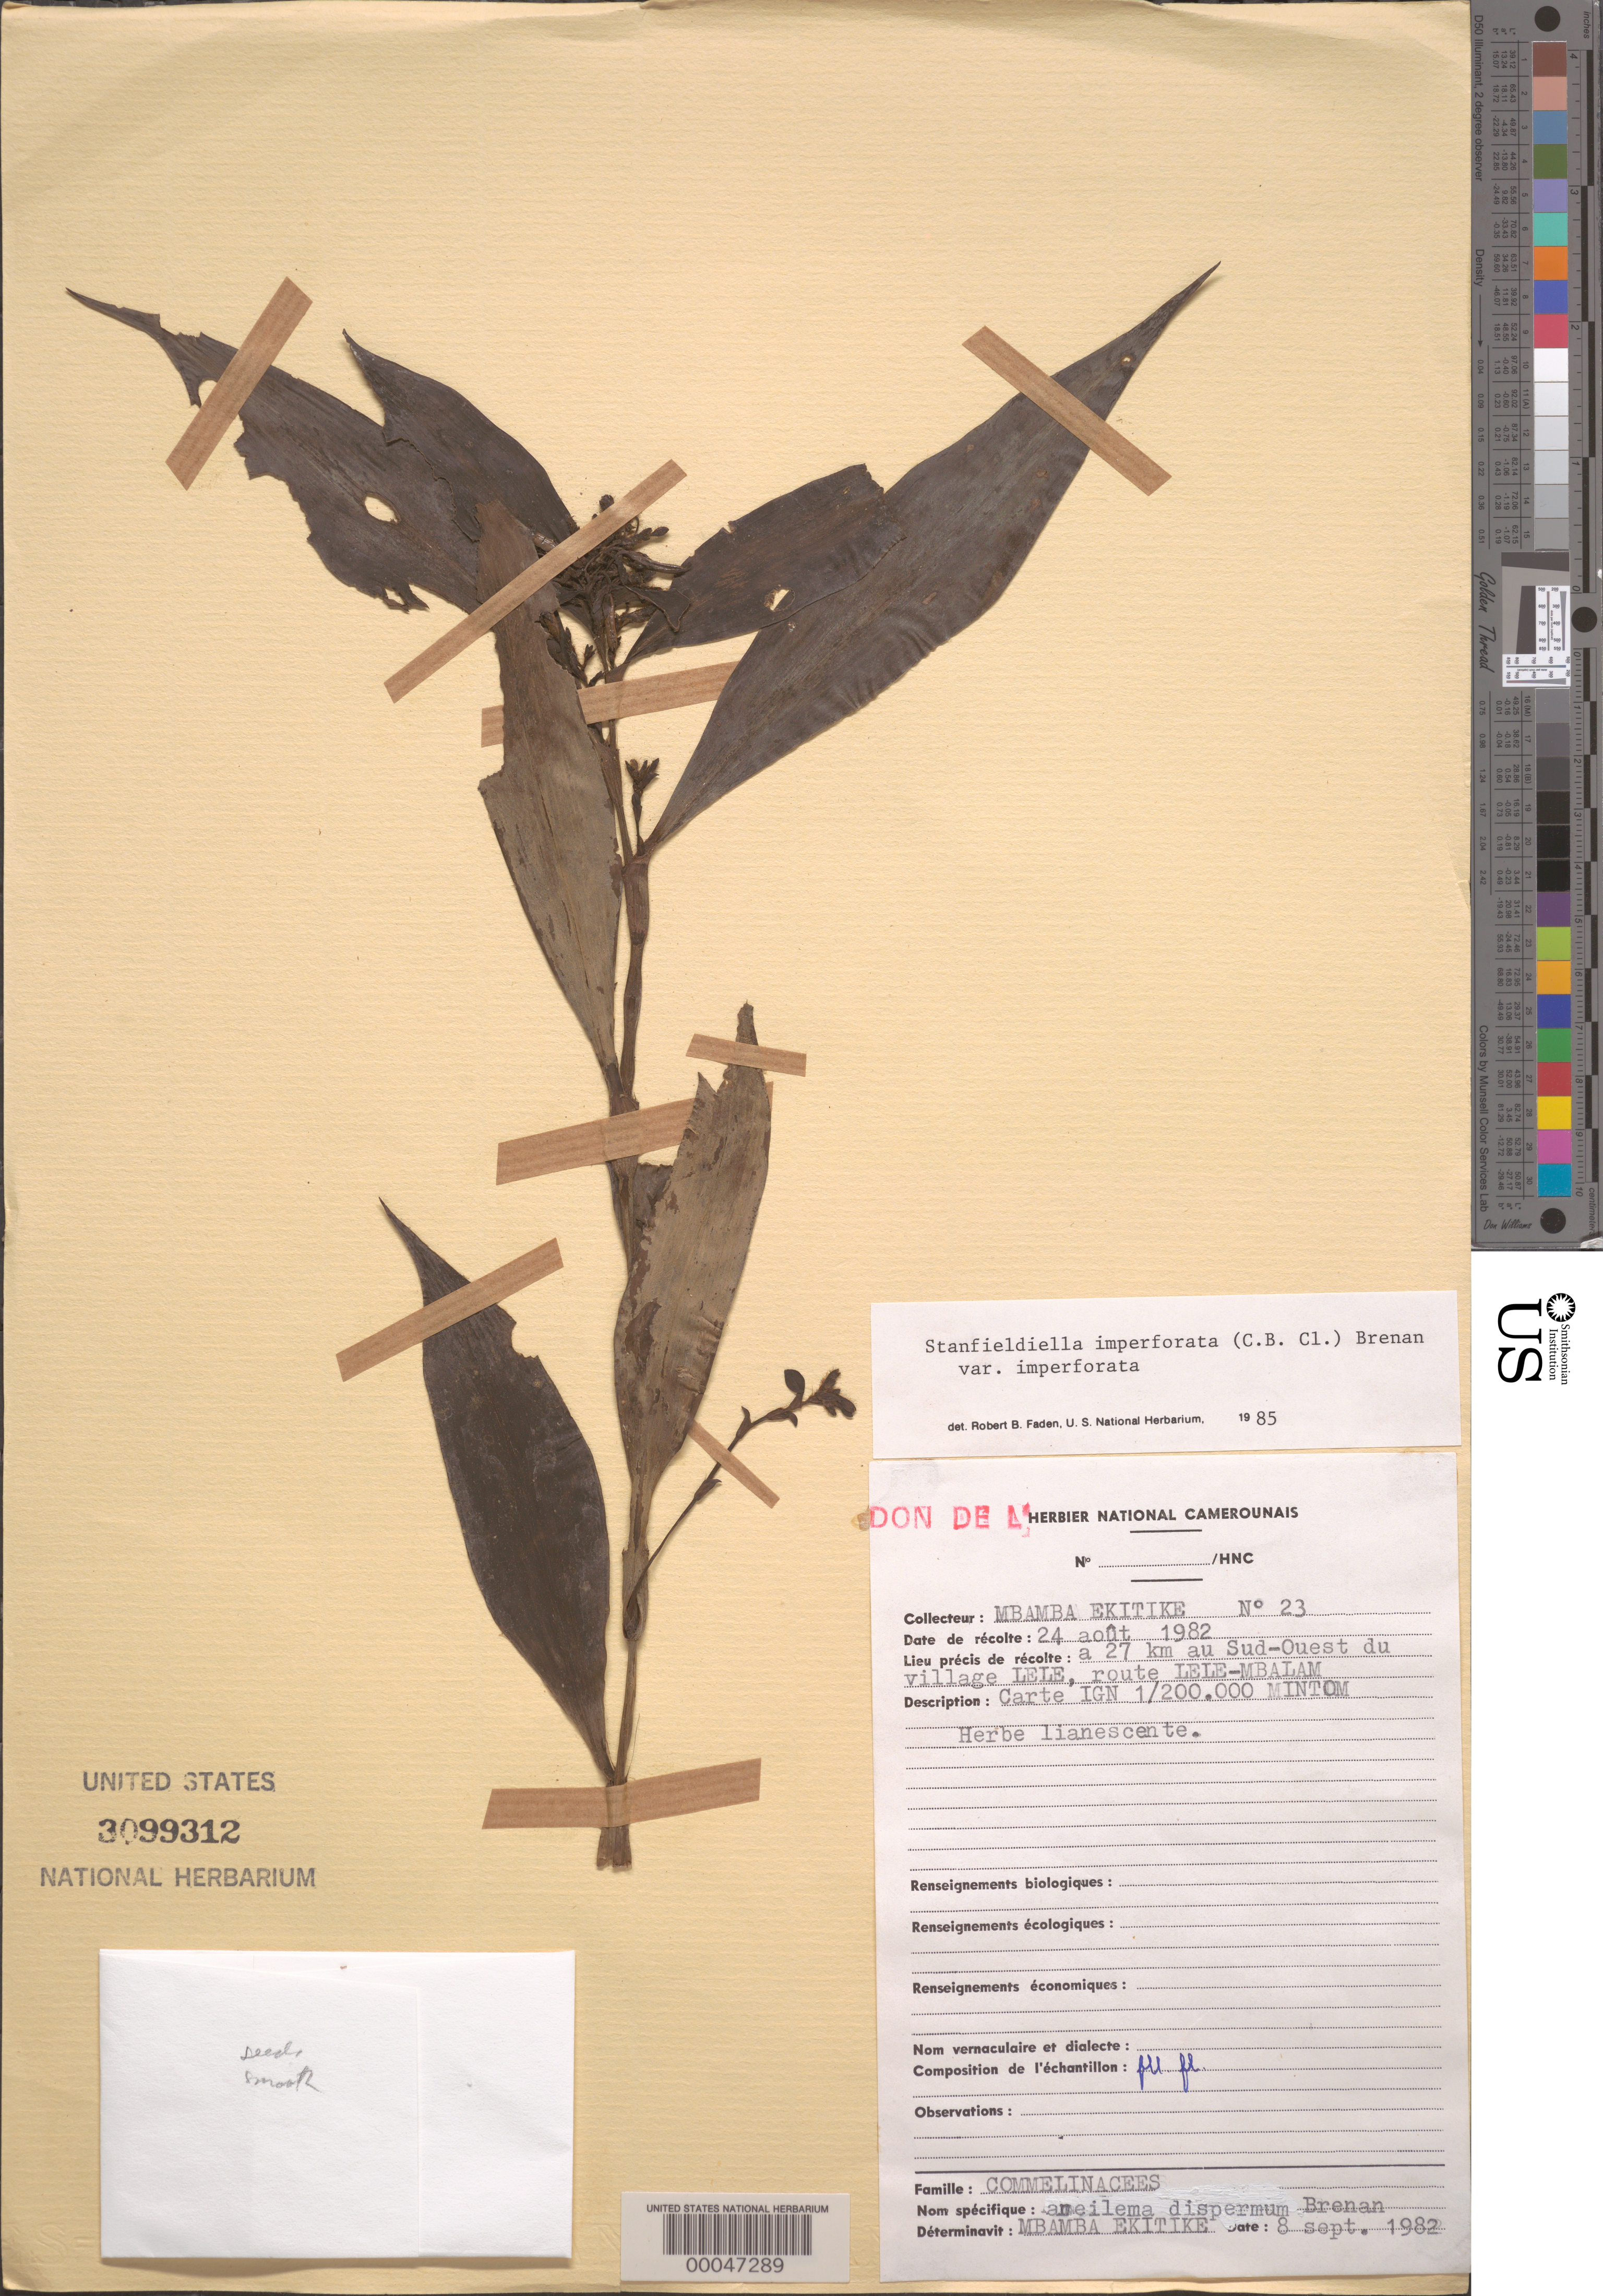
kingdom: Plantae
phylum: Tracheophyta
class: Liliopsida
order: Commelinales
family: Commelinaceae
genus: Stanfieldiella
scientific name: Stanfieldiella imperforata var. imperforata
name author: (C.B. Clarke) Brenan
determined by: Faden, Robert B., (US), Smithsonian Institution - National Museum of Natural History (UNITED STATES)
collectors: M. Ekitike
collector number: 23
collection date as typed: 24 Aug 1982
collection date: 1982-08-24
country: Cameroon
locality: Sw of lele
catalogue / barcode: US 3099312